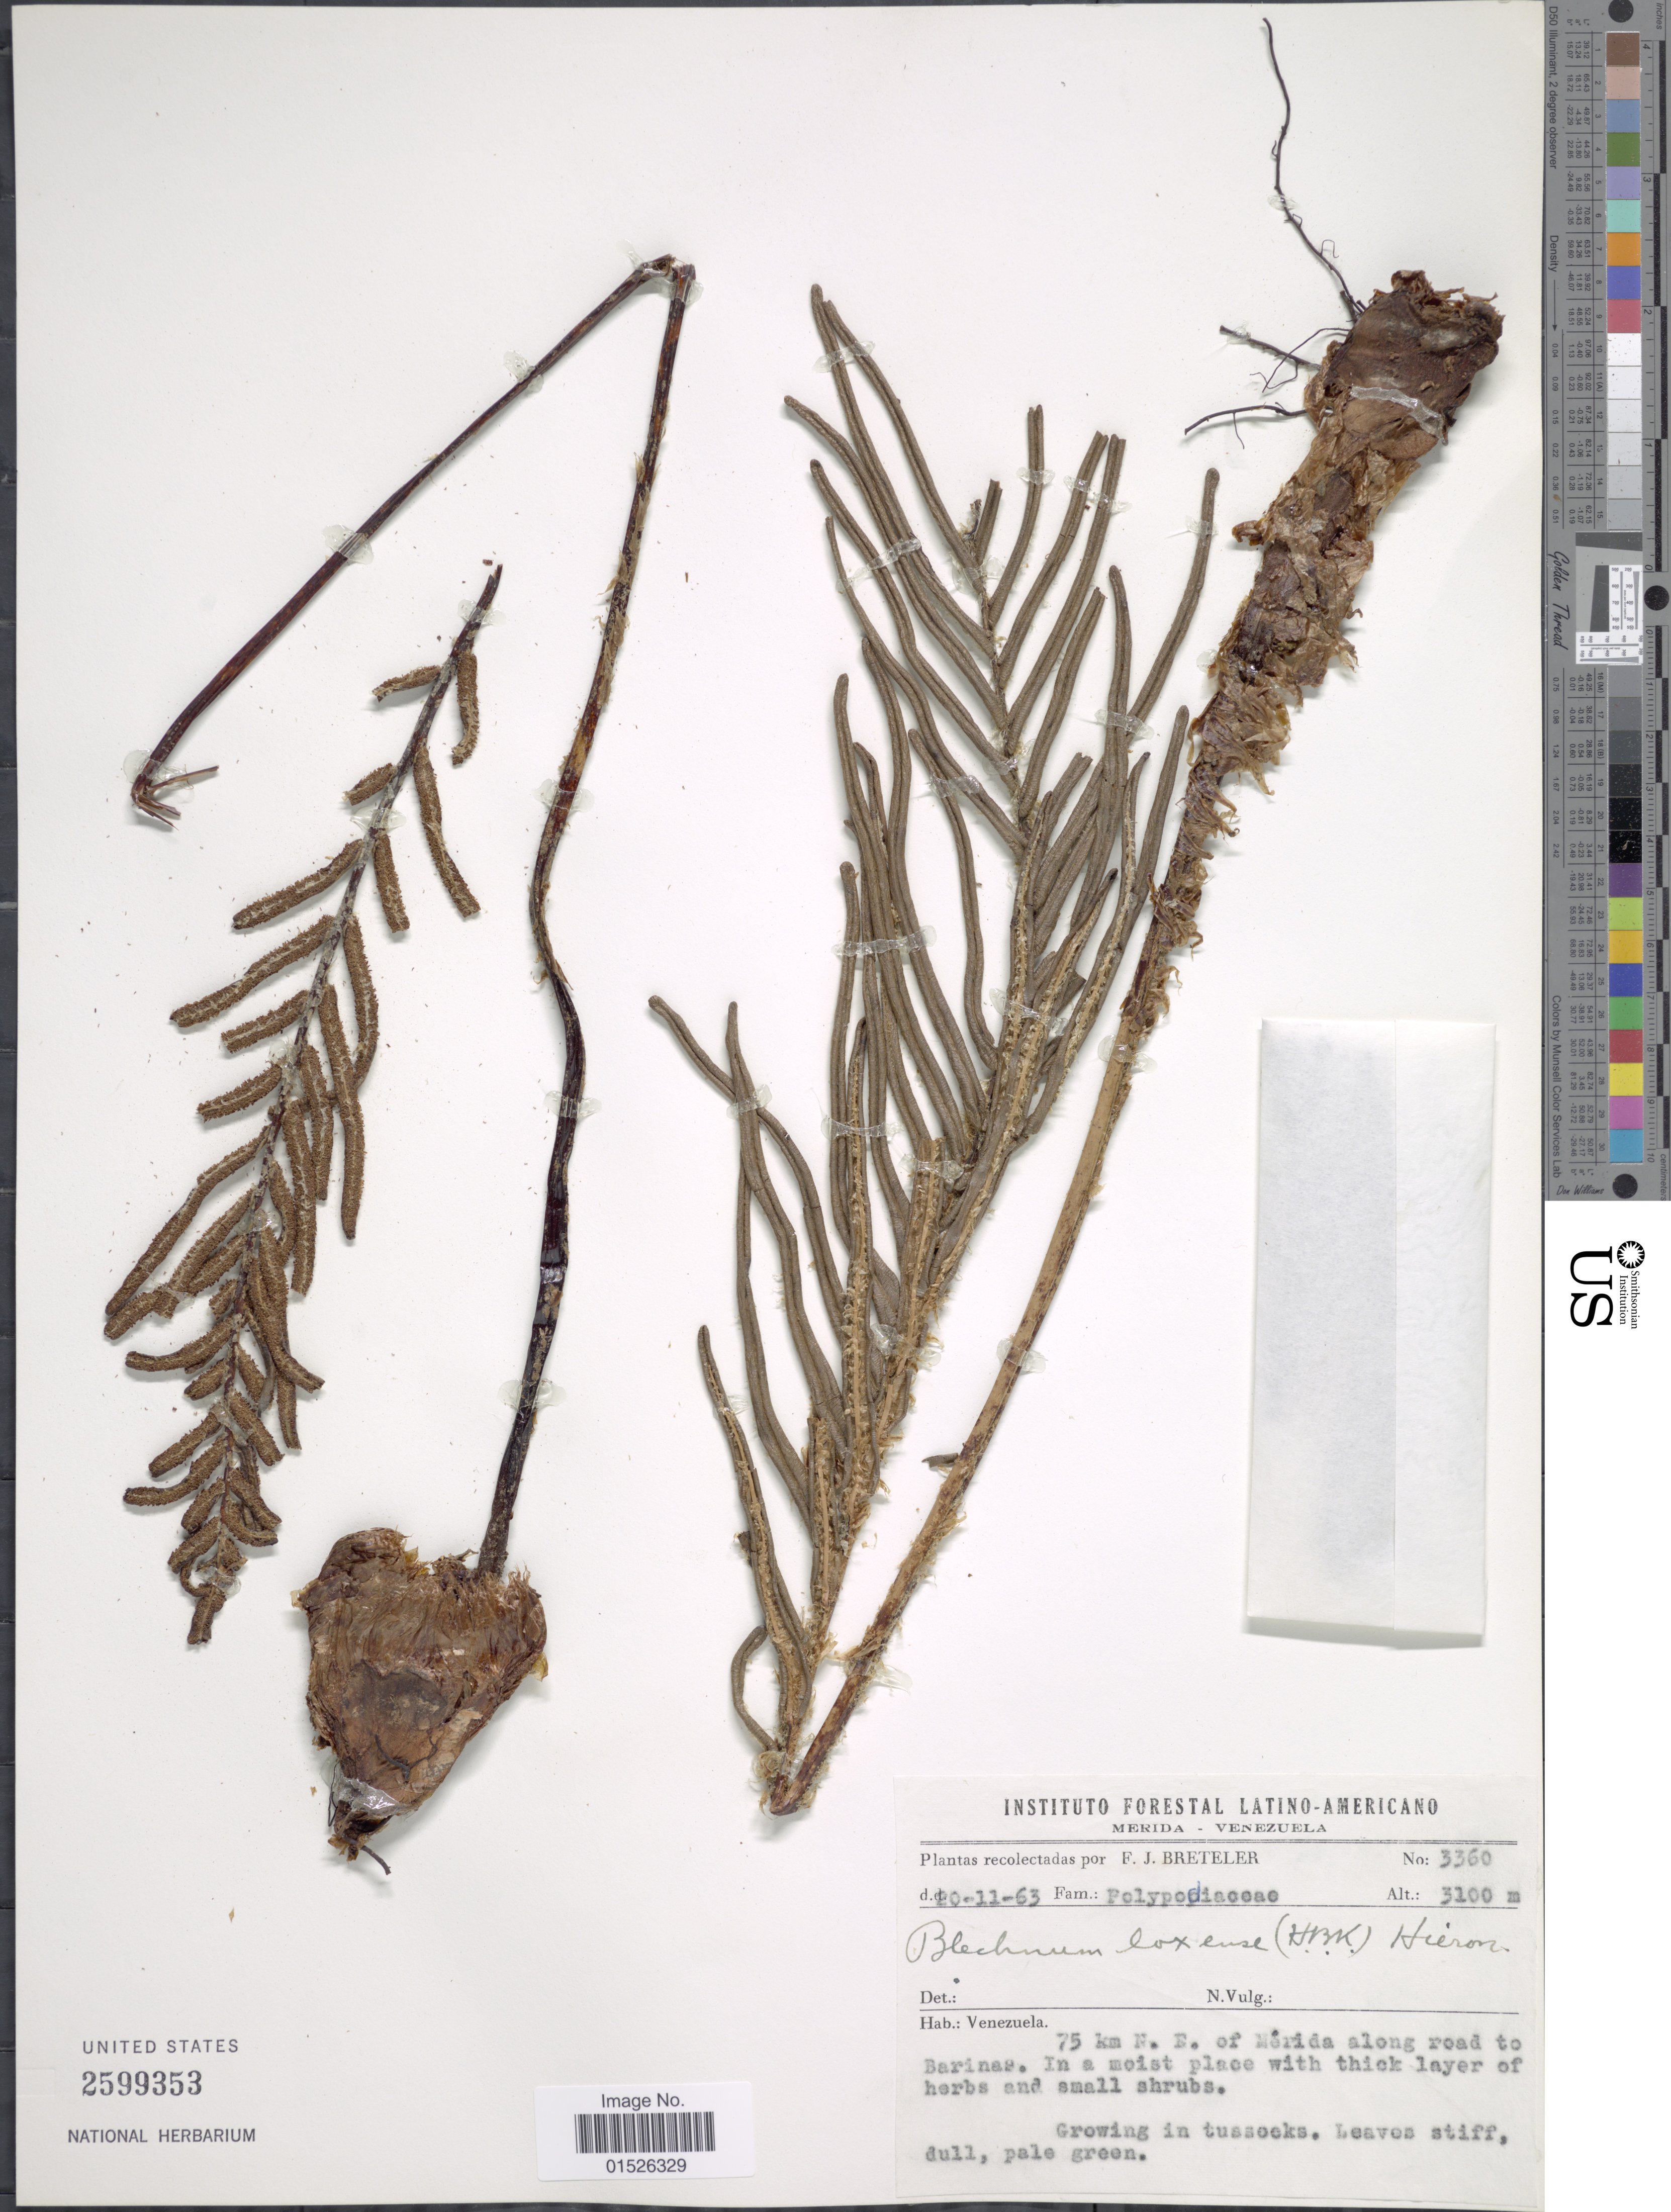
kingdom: Plantae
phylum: Tracheophyta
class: Polypodiopsida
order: Polypodiales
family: Blechnaceae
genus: Blechnum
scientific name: Blechnum loxense var. loxense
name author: (Kunth) Hook. ex Salomon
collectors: F. J. Breteler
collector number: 3360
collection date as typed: Transcribed d/m/y: 20/11/63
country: Venezuela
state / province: Mérida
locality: Venezuela, 75 km N.E. of Merida along road to Barinas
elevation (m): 3100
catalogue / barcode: US 2599353